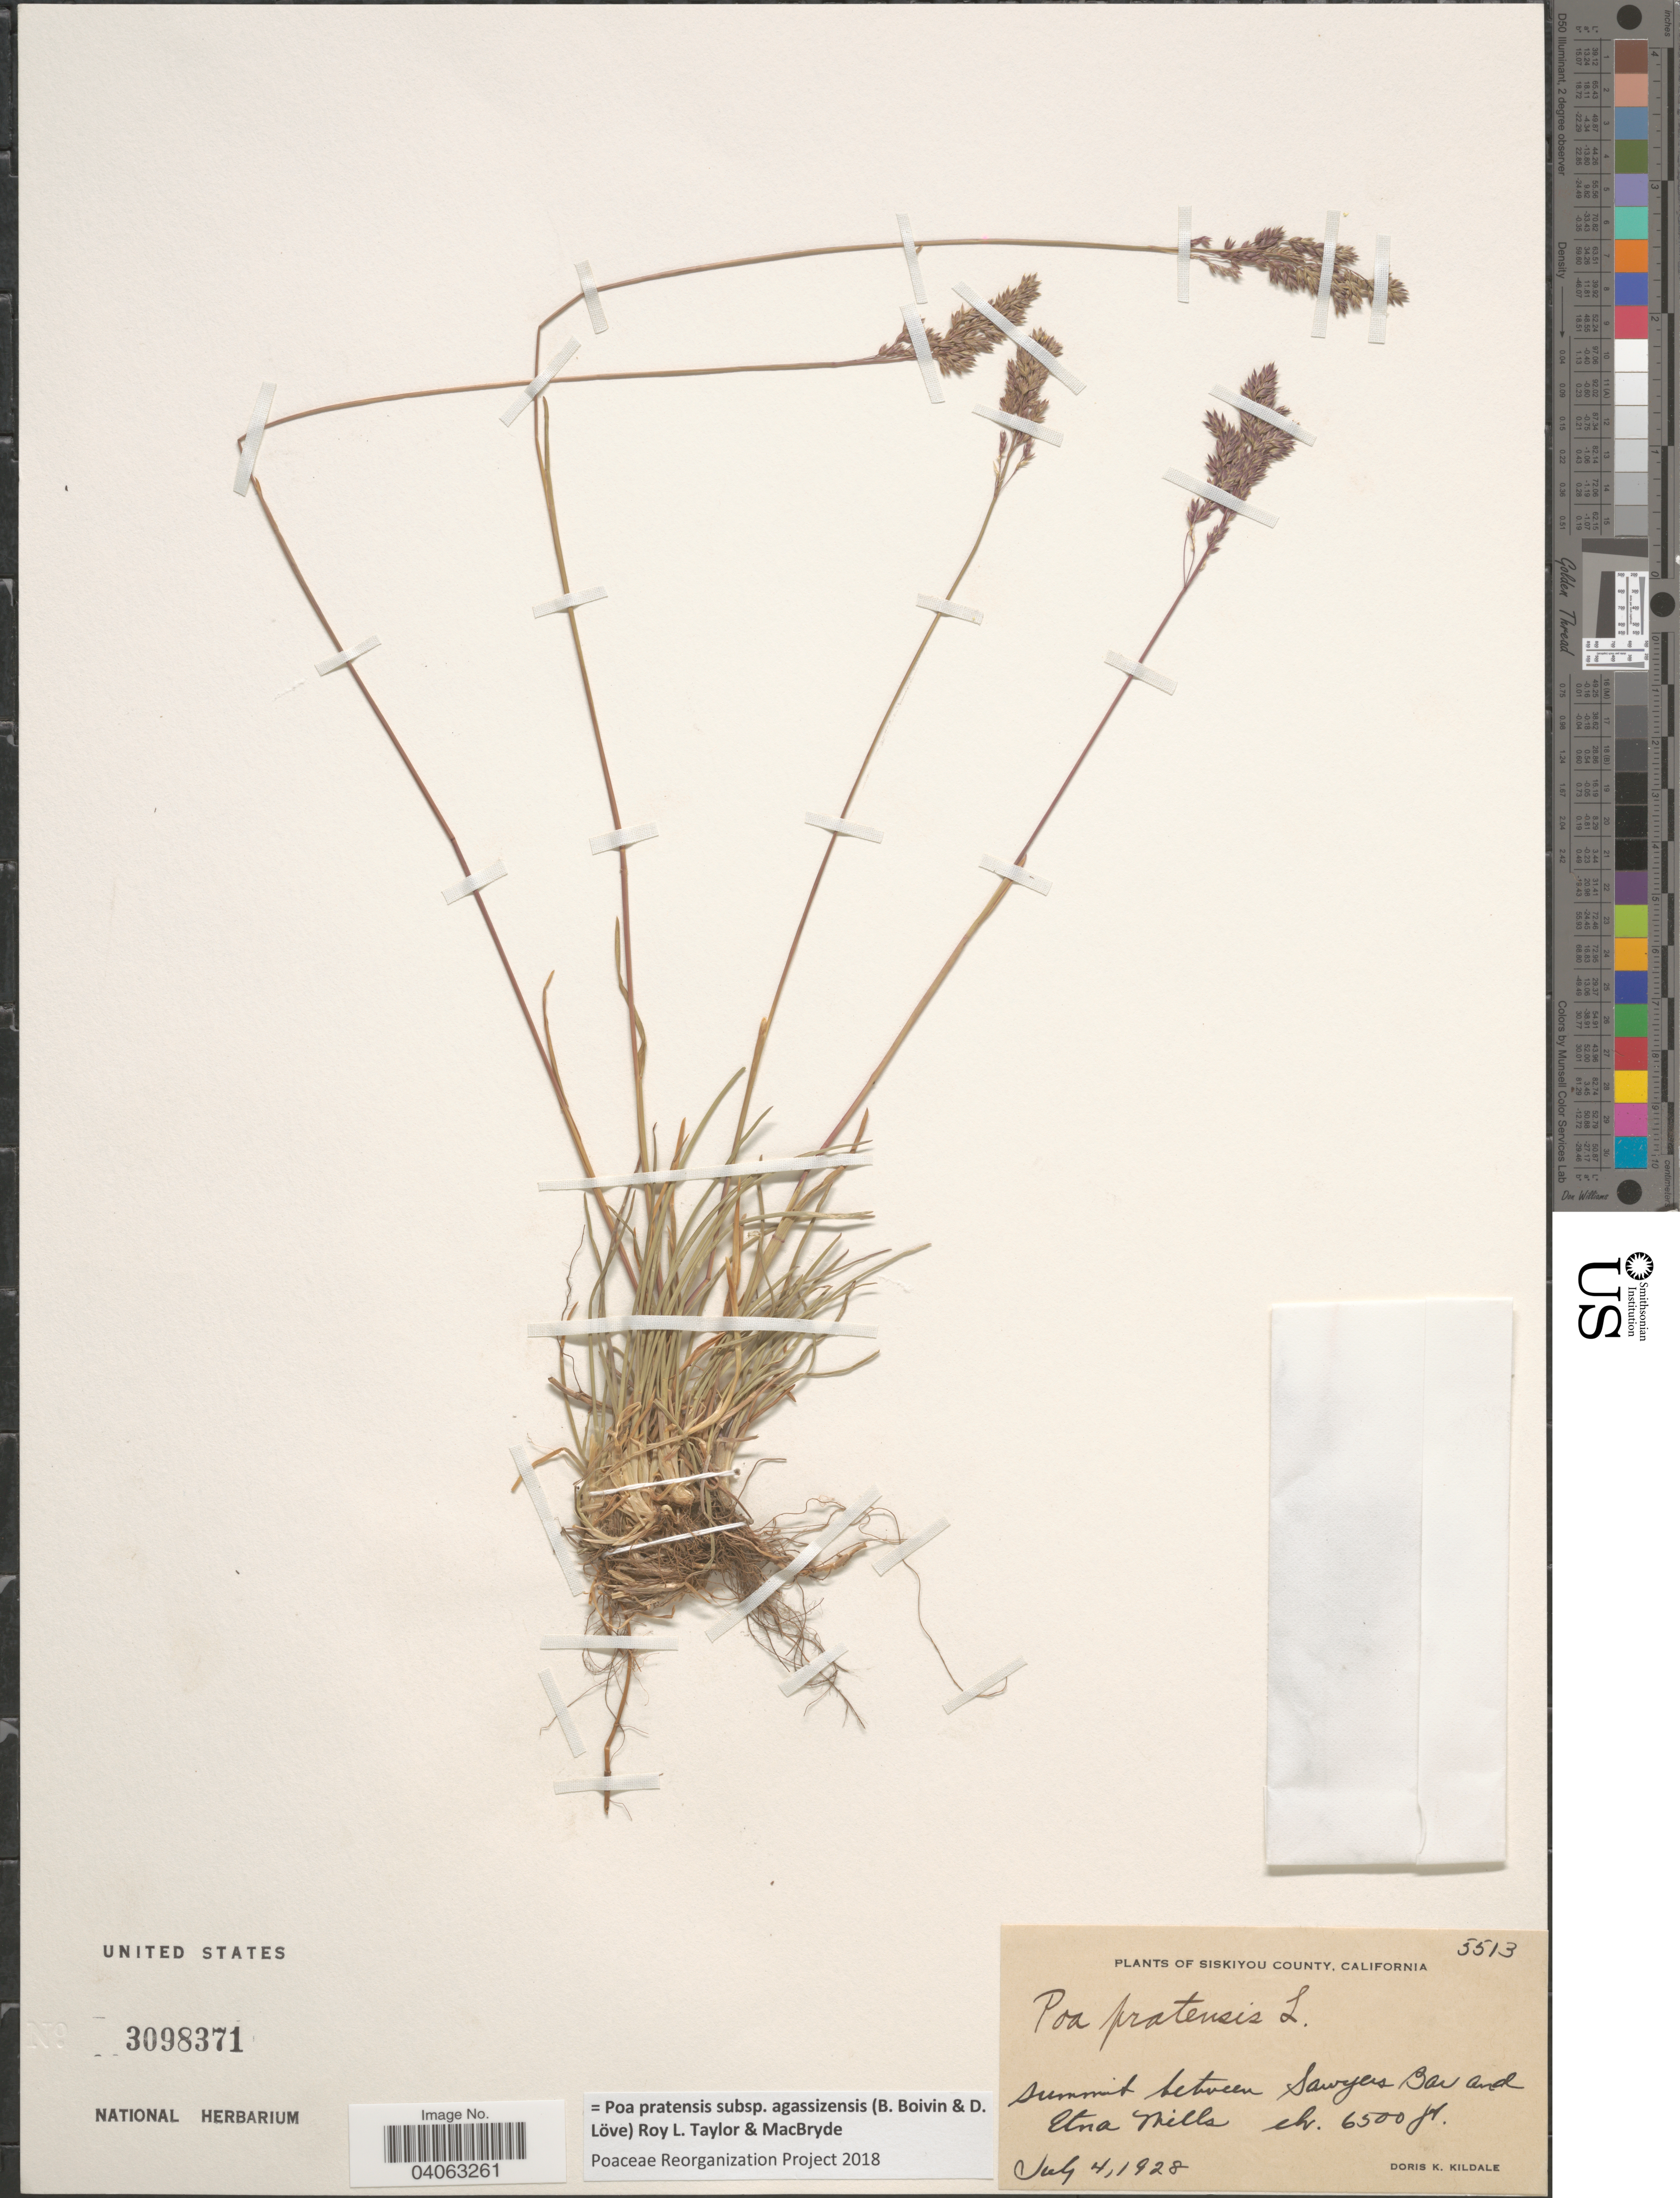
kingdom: Plantae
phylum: Tracheophyta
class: Liliopsida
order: Poales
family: Poaceae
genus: Poa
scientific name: Poa pratensis subsp. agassizensis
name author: (B. Boivin & D. Löve) Roy L. Taylor & MacBryde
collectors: D. Kildale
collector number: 5513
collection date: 1928-07-04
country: United States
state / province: California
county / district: Siskiyou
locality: Siskiyou County. Summit between Sawyers Bar and Etna Mills.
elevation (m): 1981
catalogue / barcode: US 3098371